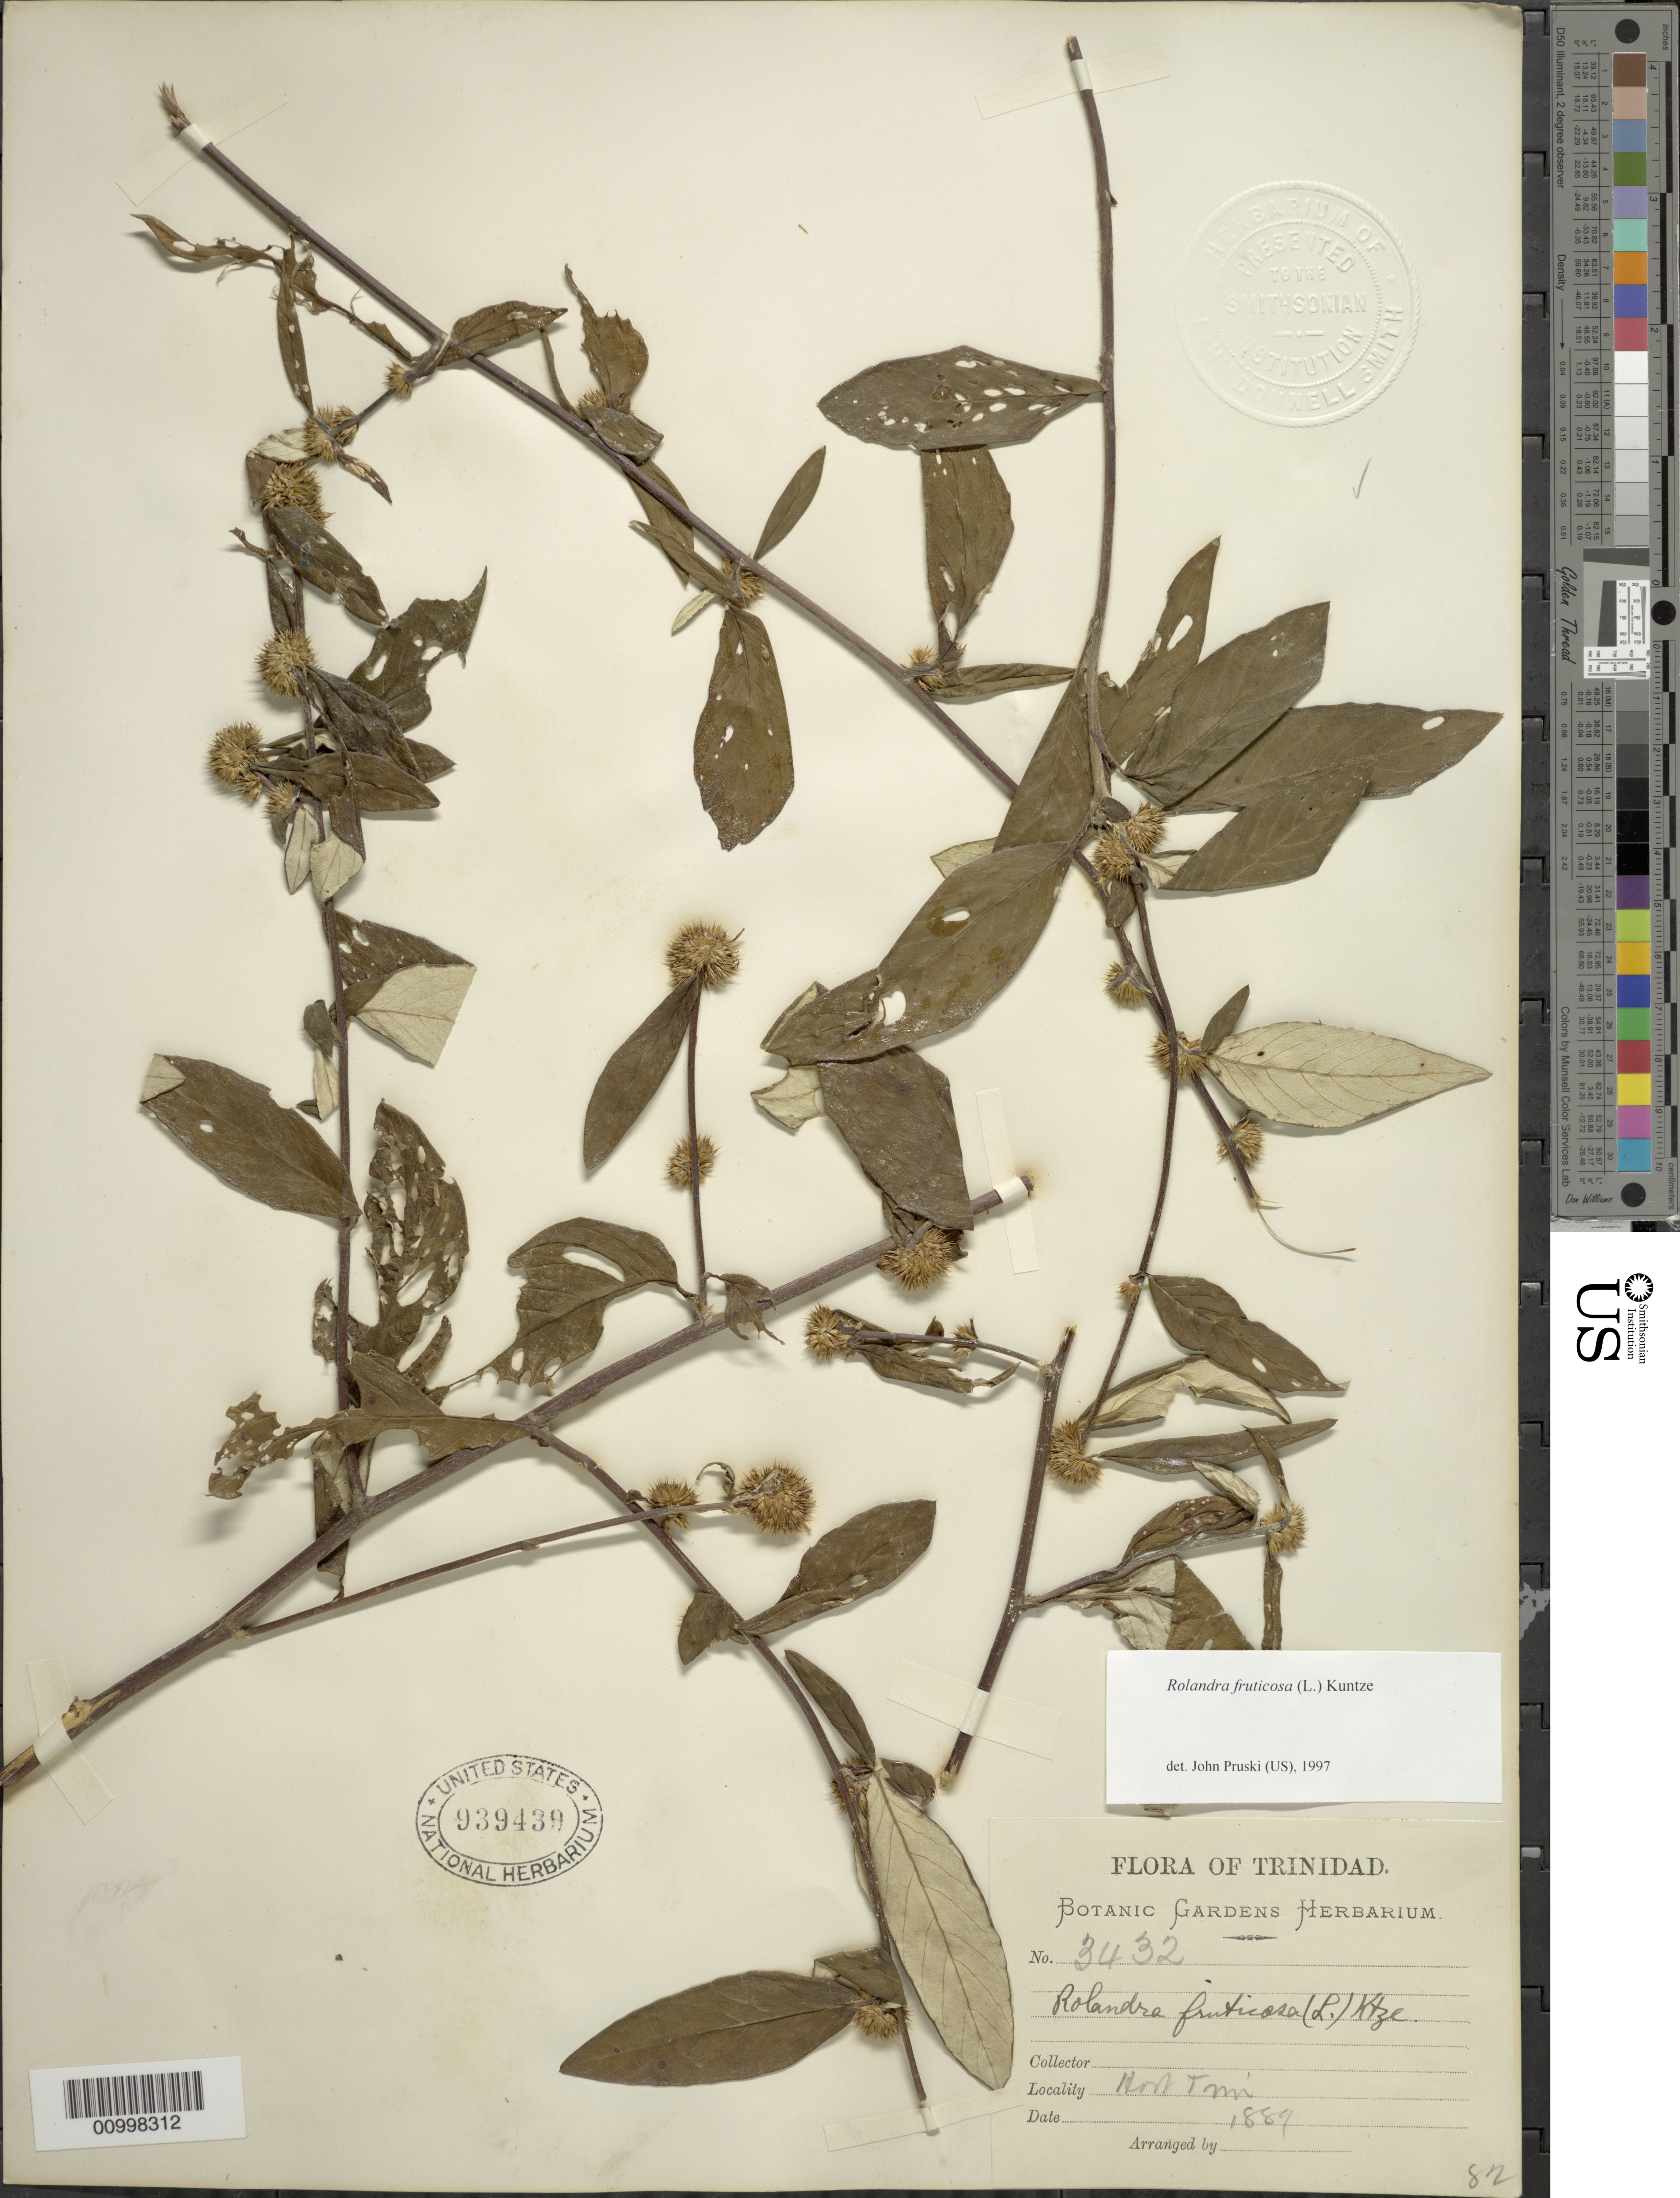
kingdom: Plantae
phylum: Tracheophyta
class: Magnoliopsida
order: Asterales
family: Asteraceae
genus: Rolandra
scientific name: Rolandra fruticosa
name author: (L.) Kuntze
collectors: Botanic Gardens Herbarium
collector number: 3432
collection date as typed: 01 Jan 1889 to 31 Dec 1889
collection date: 1889-01-01/1889-12-31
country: Trinidad and Tobago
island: Trinidad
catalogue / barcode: US 939439